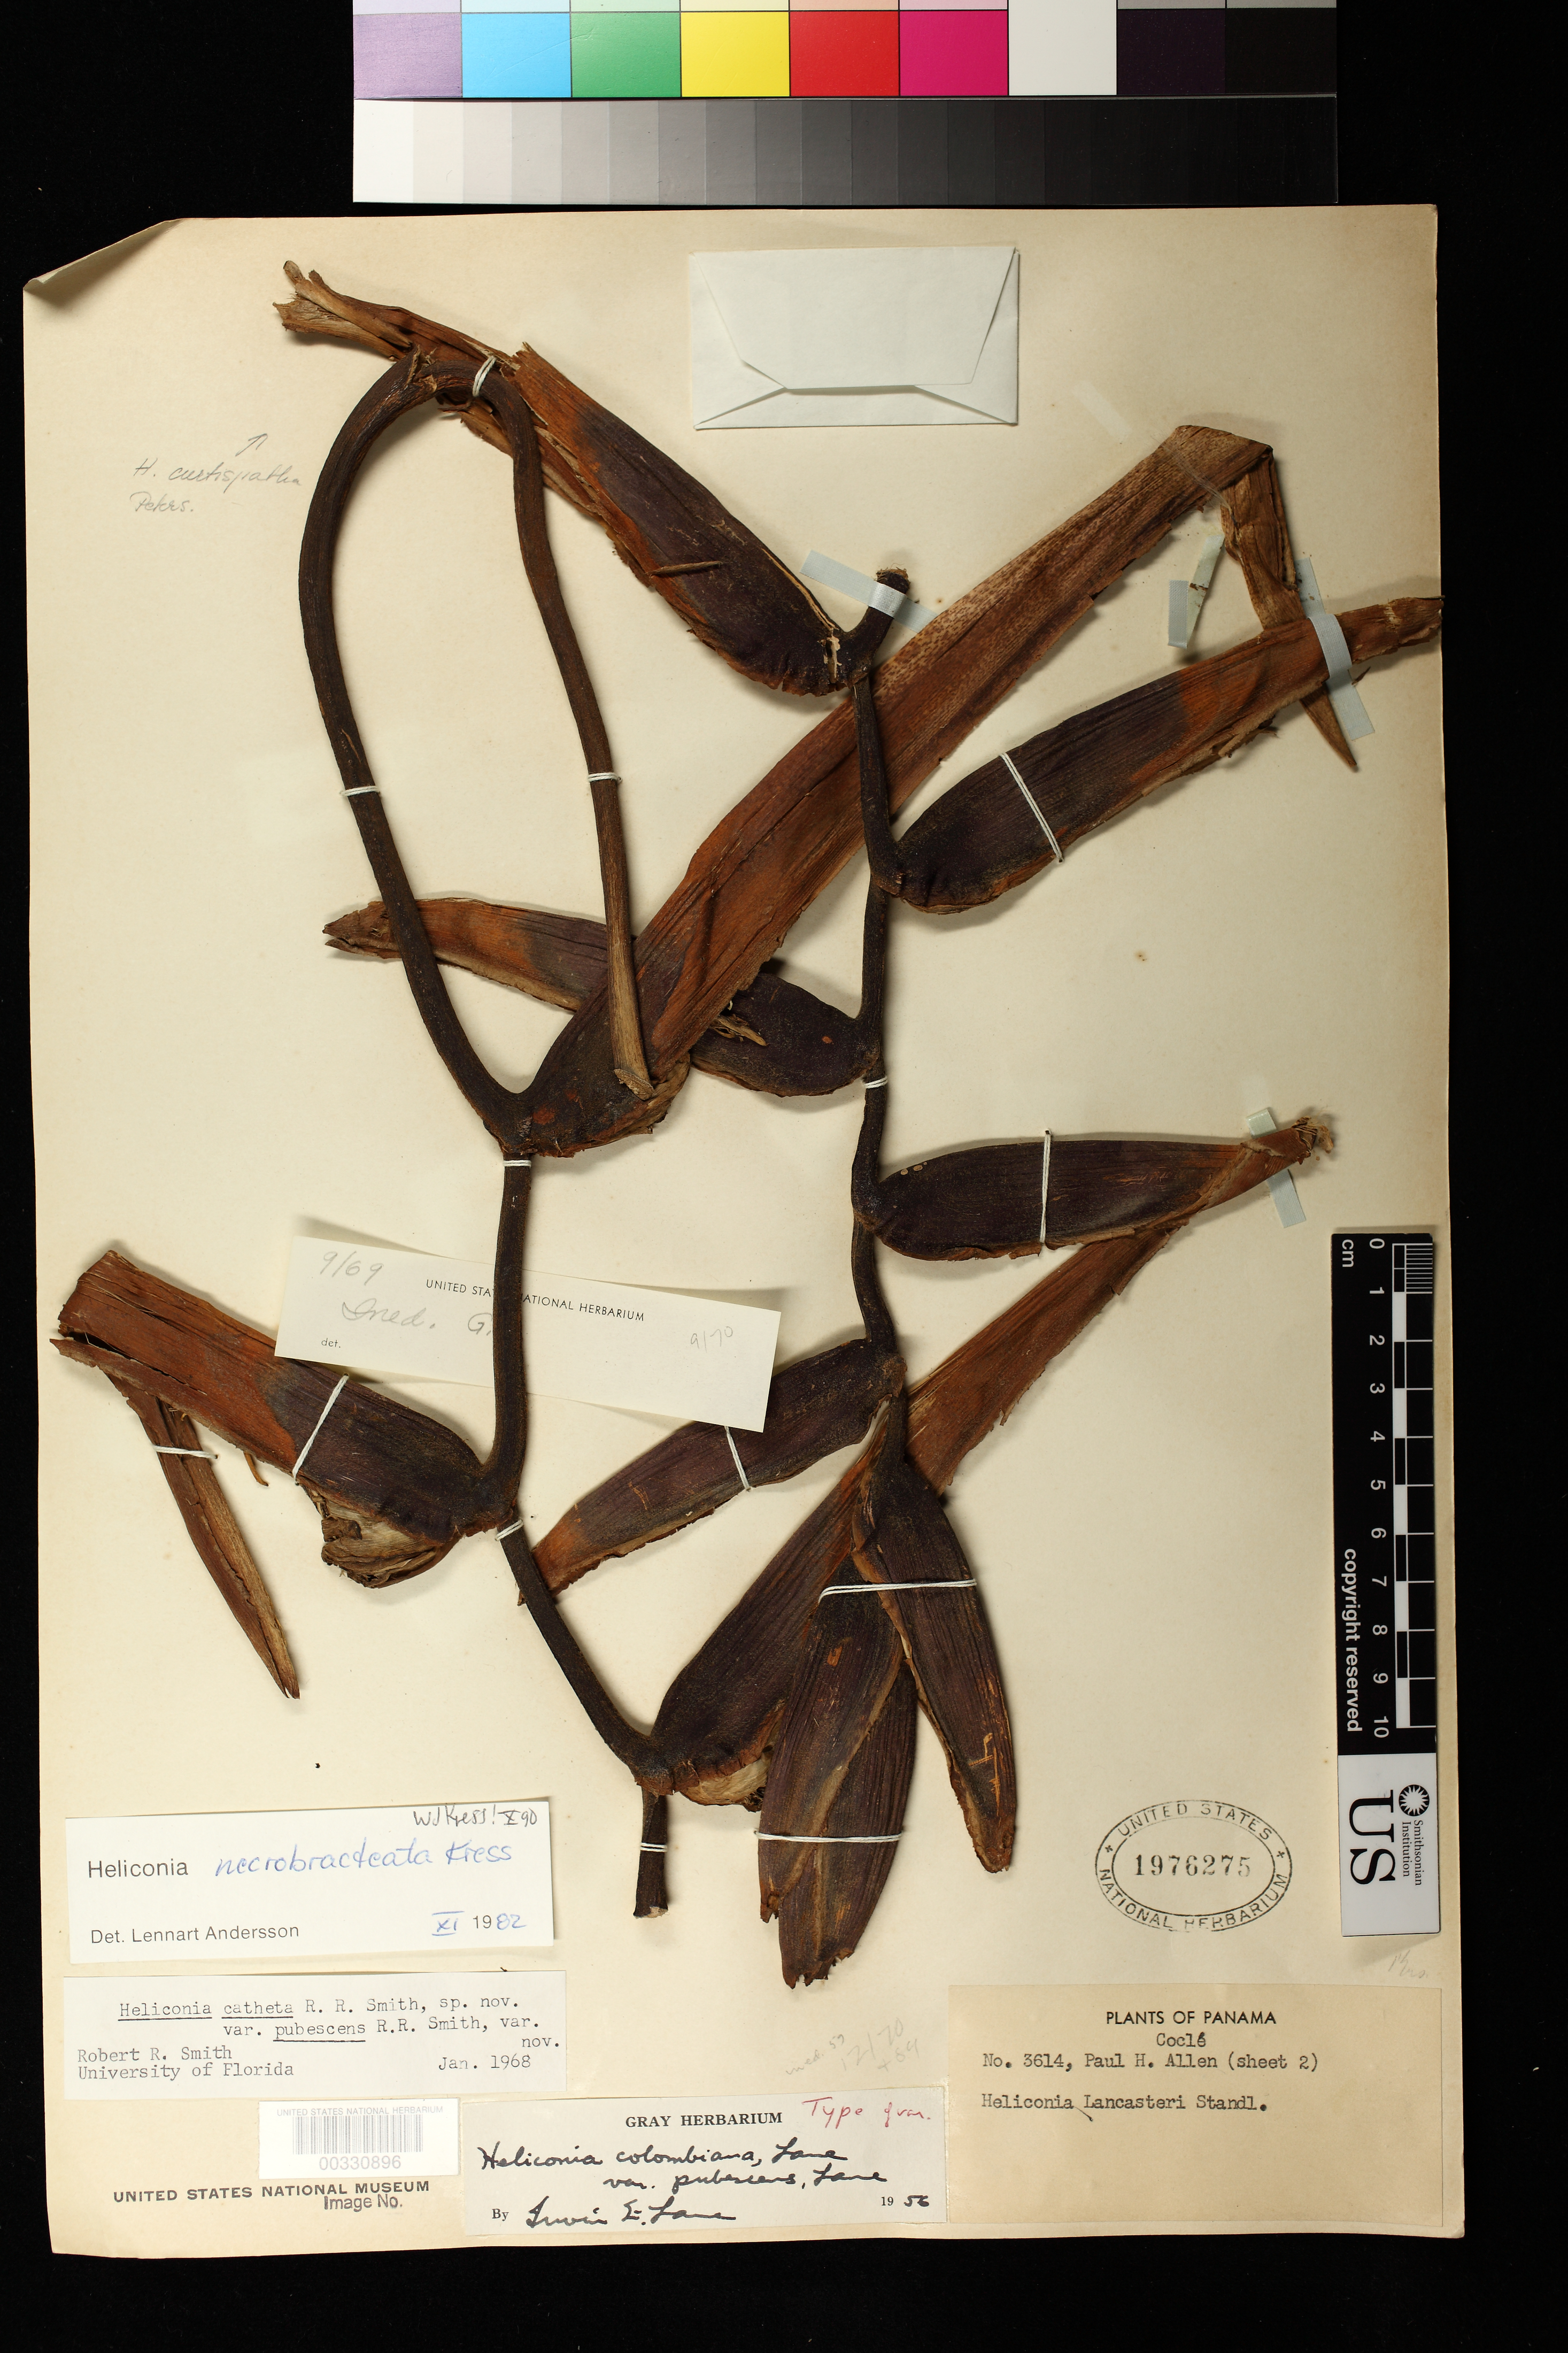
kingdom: Plantae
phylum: Tracheophyta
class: Liliopsida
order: Zingiberales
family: Heliconiaceae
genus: Heliconia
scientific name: Heliconia necrobracteata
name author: W.J. Kress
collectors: P. H. Allen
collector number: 3614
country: Panama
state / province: Coclé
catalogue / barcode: US 1976275